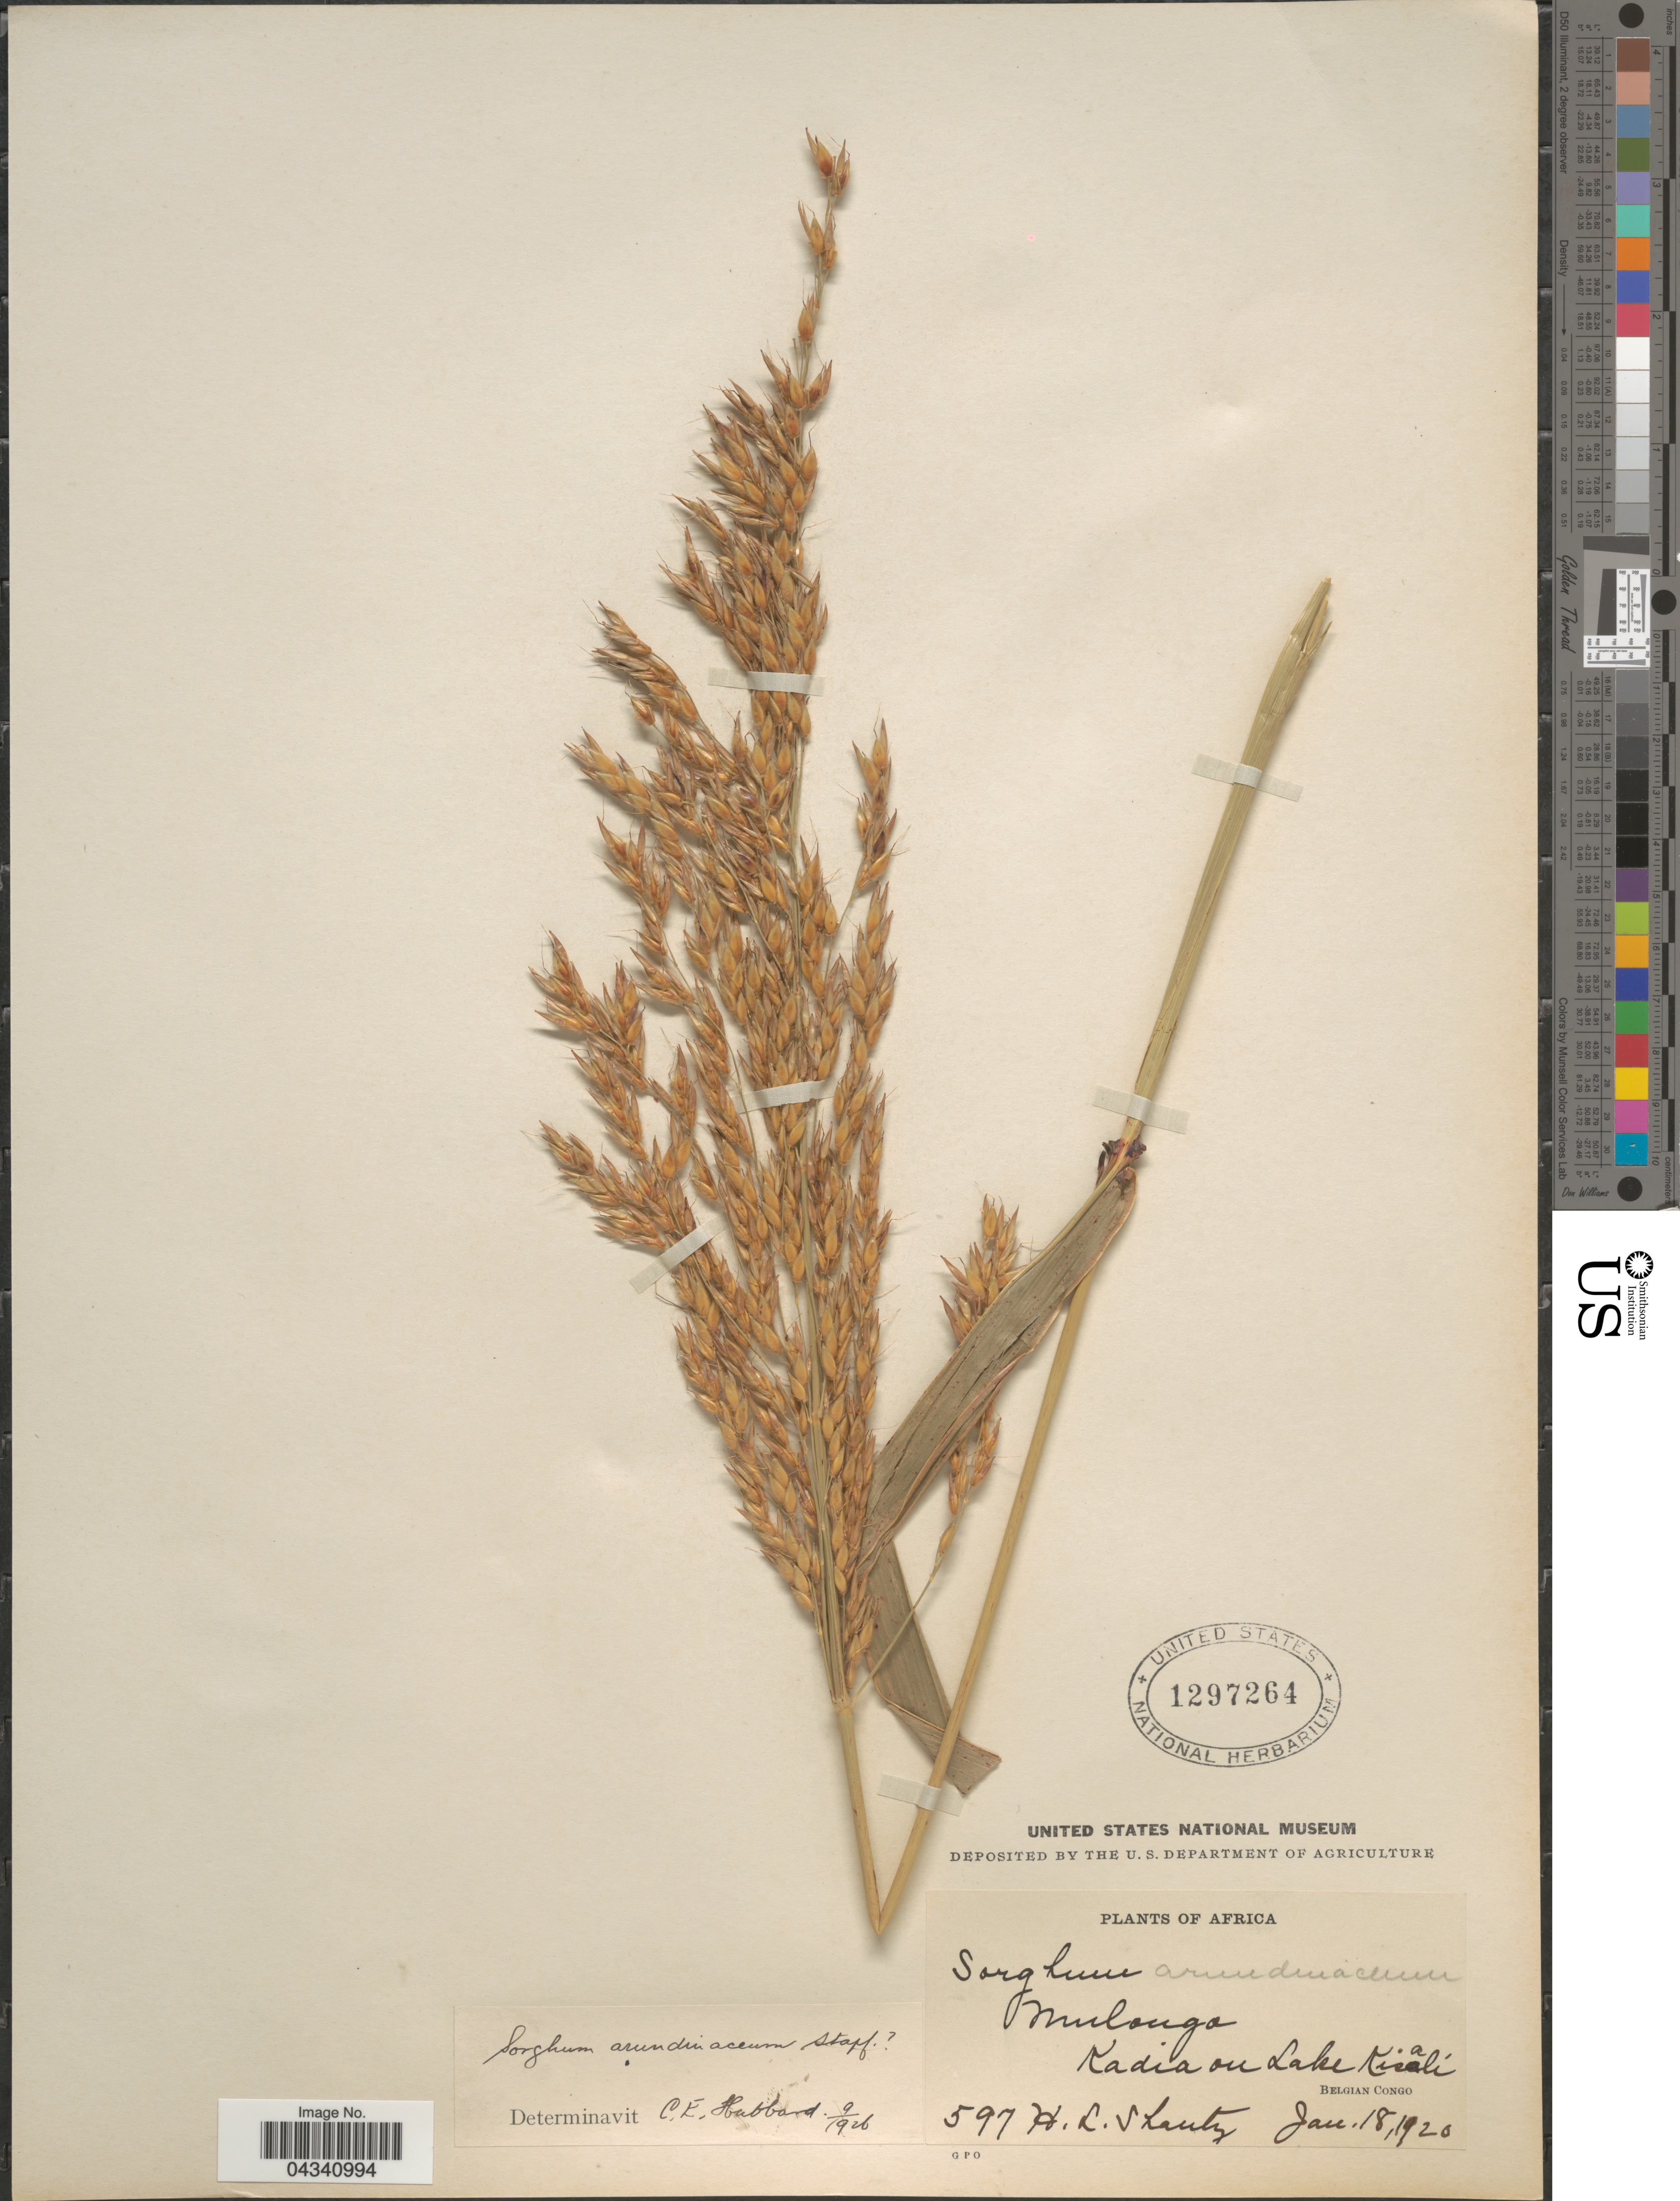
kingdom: Plantae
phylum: Tracheophyta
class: Liliopsida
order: Poales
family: Poaceae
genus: Sorghum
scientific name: Sorghum arundinaceum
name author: (Desv.) Stapf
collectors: H. Shantz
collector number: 597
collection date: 1920-01-18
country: Congo, Democratic Republic of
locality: Mulongo. Kadia on Lake Kisali. Belgian Congo.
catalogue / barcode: US 1297264